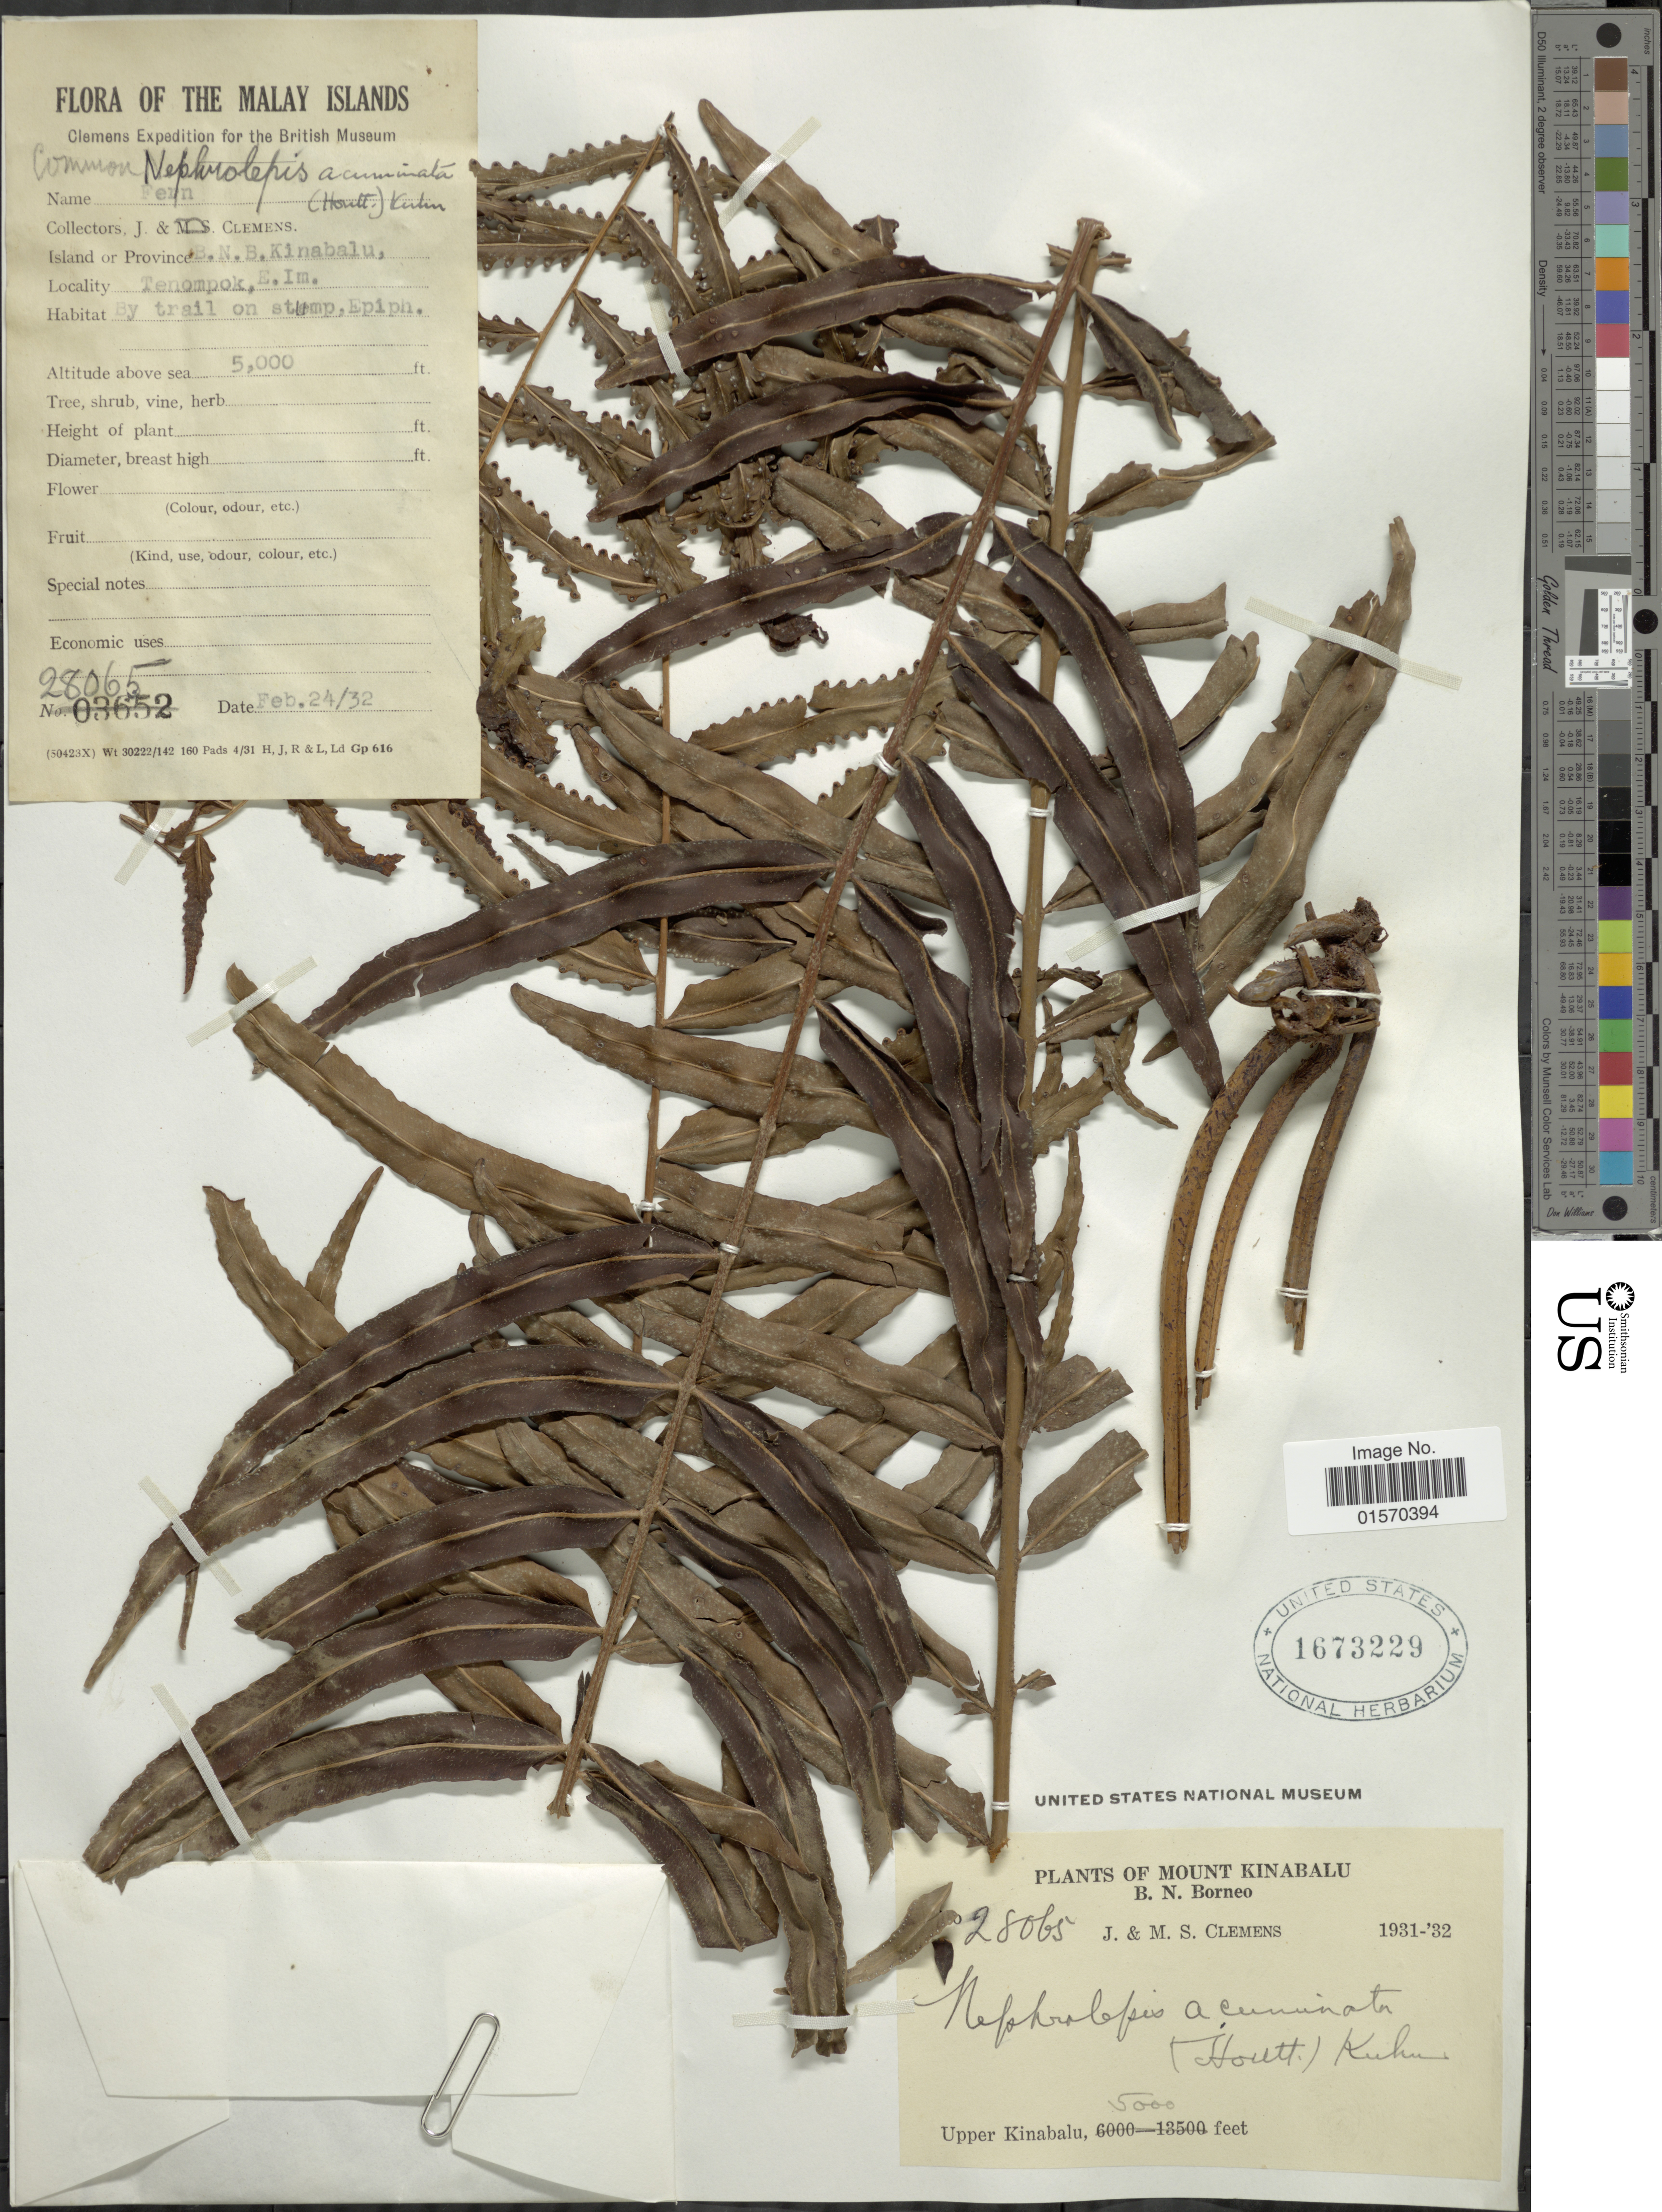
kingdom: Plantae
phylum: Tracheophyta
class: Polypodiopsida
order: Polypodiales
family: Nephrolepidaceae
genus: Nephrolepis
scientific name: Nephrolepis acuminata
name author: (Houtt.) Kuhn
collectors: J. Clemens & M. S. Clemens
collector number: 28065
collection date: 1932-02-24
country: Malaysia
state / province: Sabah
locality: Malay Islands. B. N. Borneo. Mount Kinabalu. Tenompok, E. Im.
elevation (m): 1524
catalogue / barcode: US 1673229